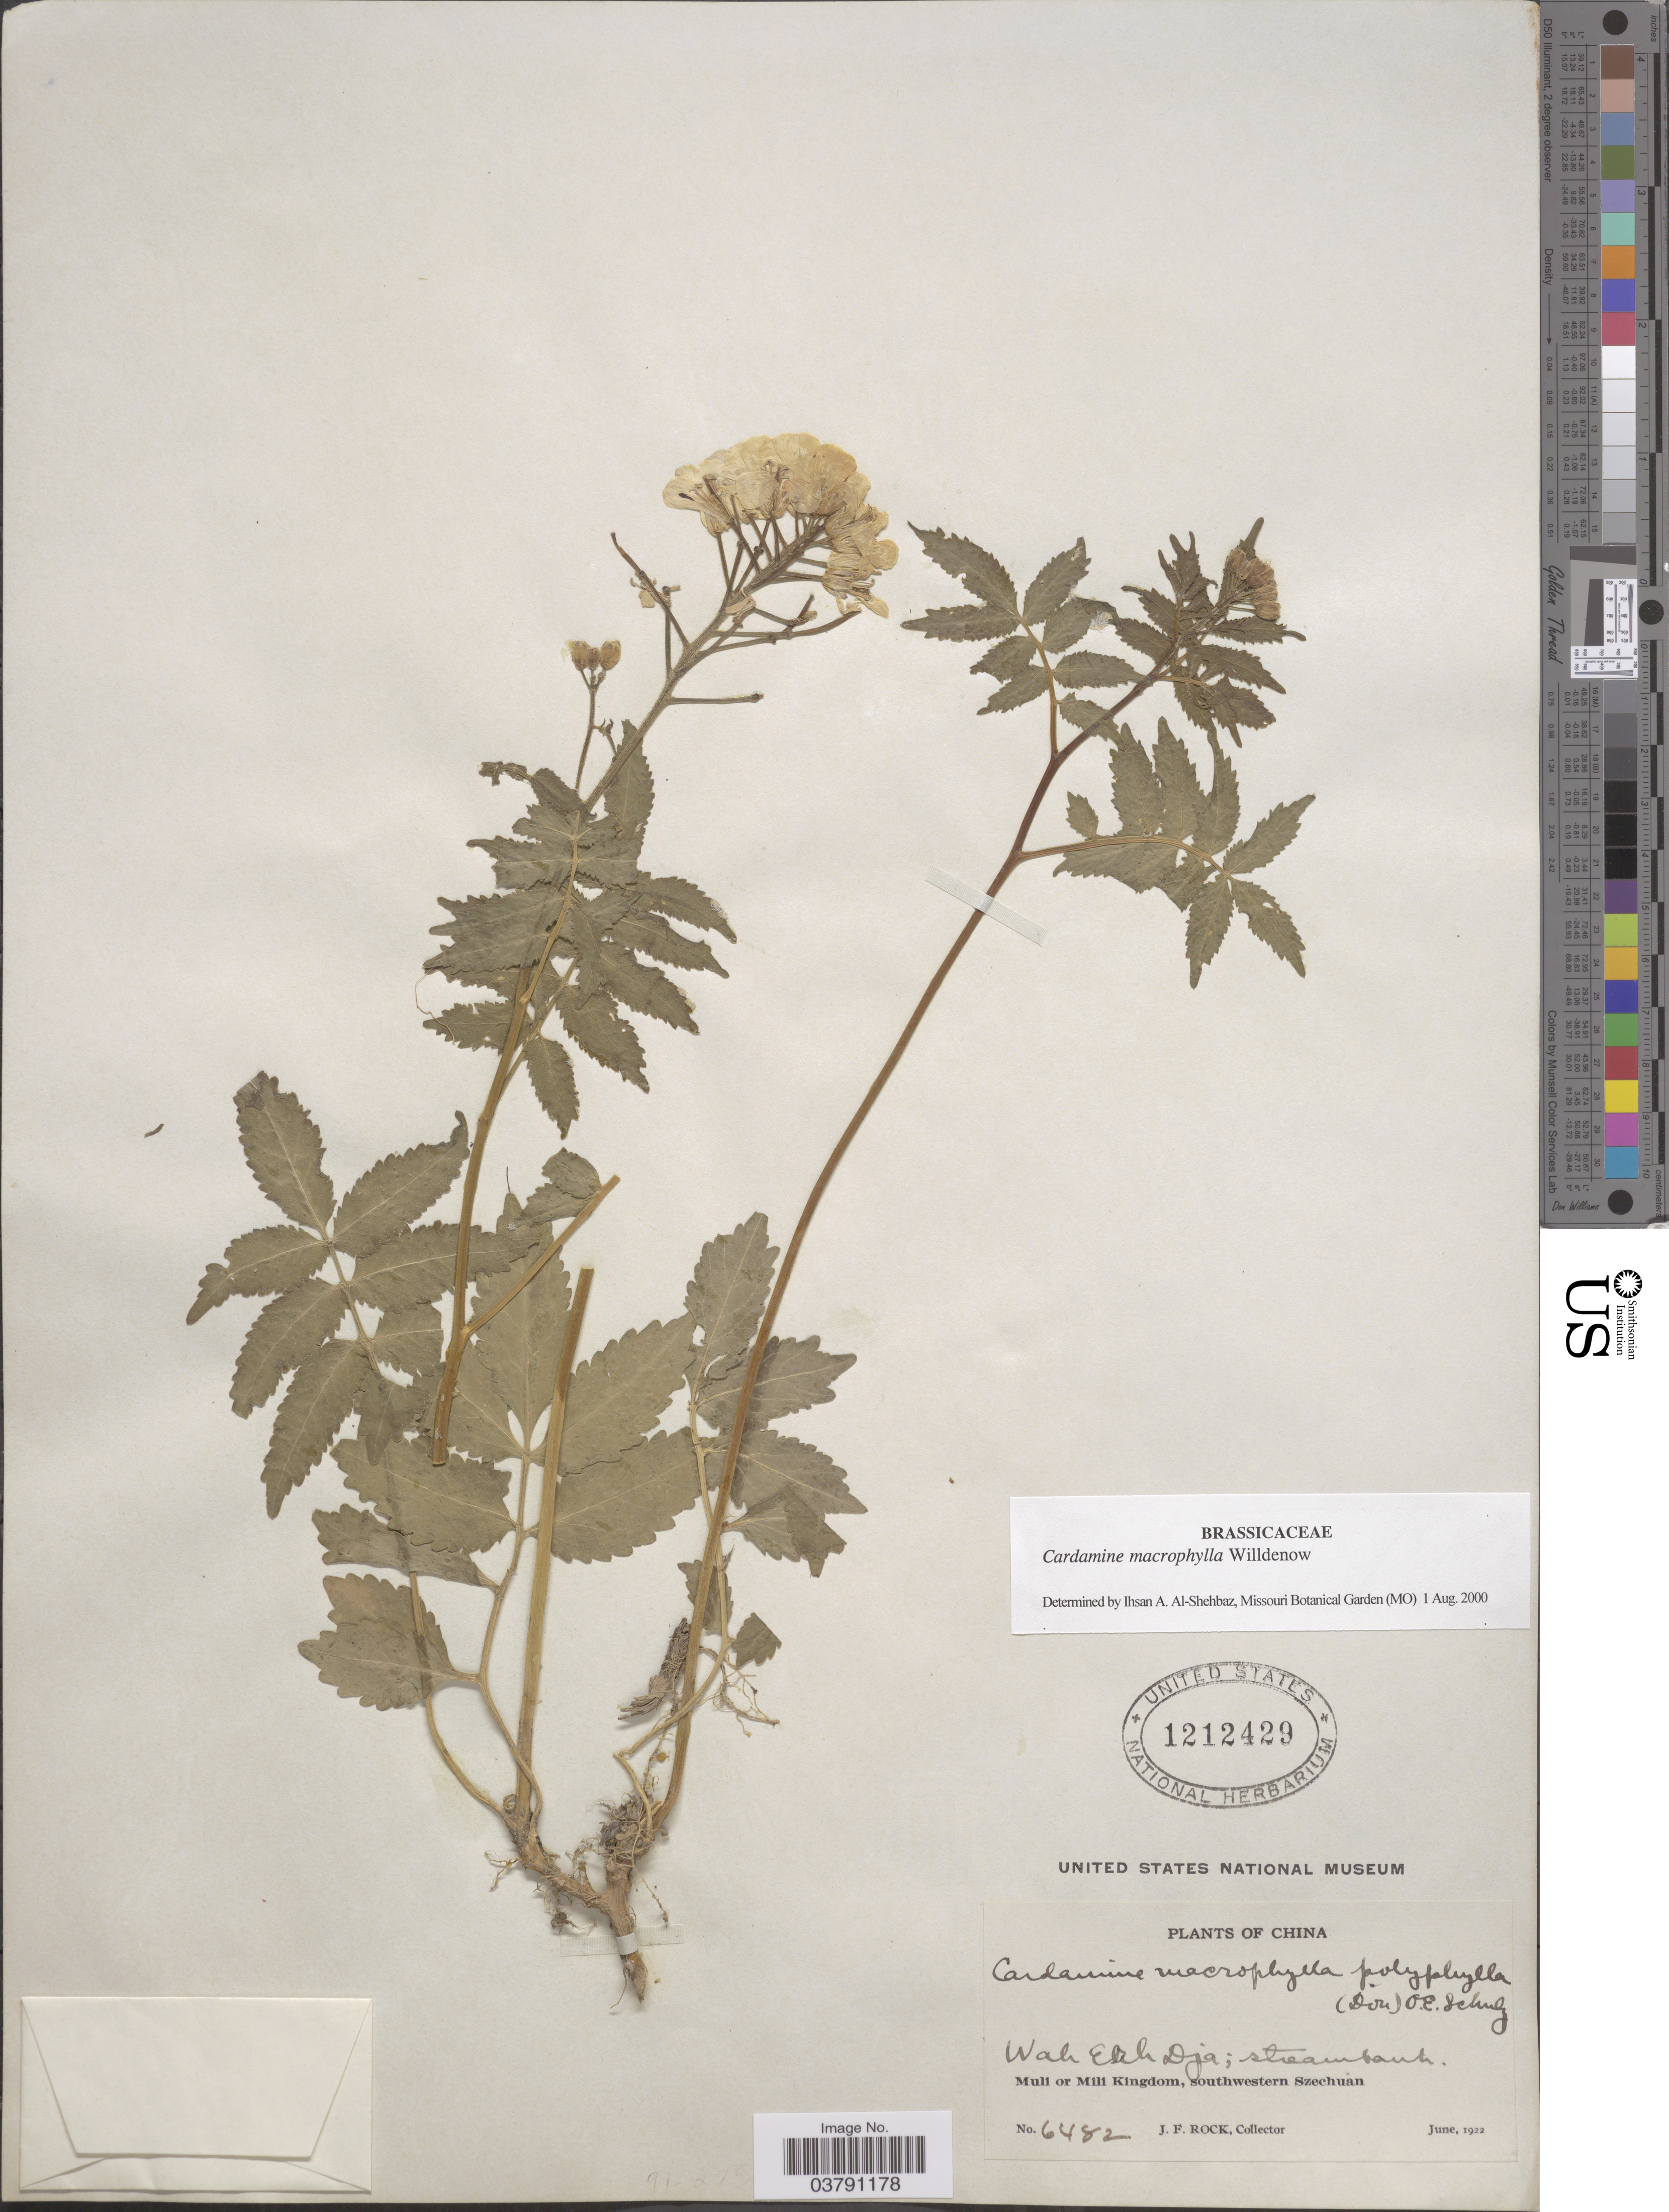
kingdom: Plantae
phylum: Tracheophyta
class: Magnoliopsida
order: Brassicales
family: Brassicaceae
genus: Cardamine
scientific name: Cardamine macrophylla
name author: Willd.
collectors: J. Rock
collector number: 6482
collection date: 1922-06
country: China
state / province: Sichuan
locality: Wah Erh Dja; streambank. Muli or Mili Kingdom, southwestern Szechuan.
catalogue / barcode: US 1212429